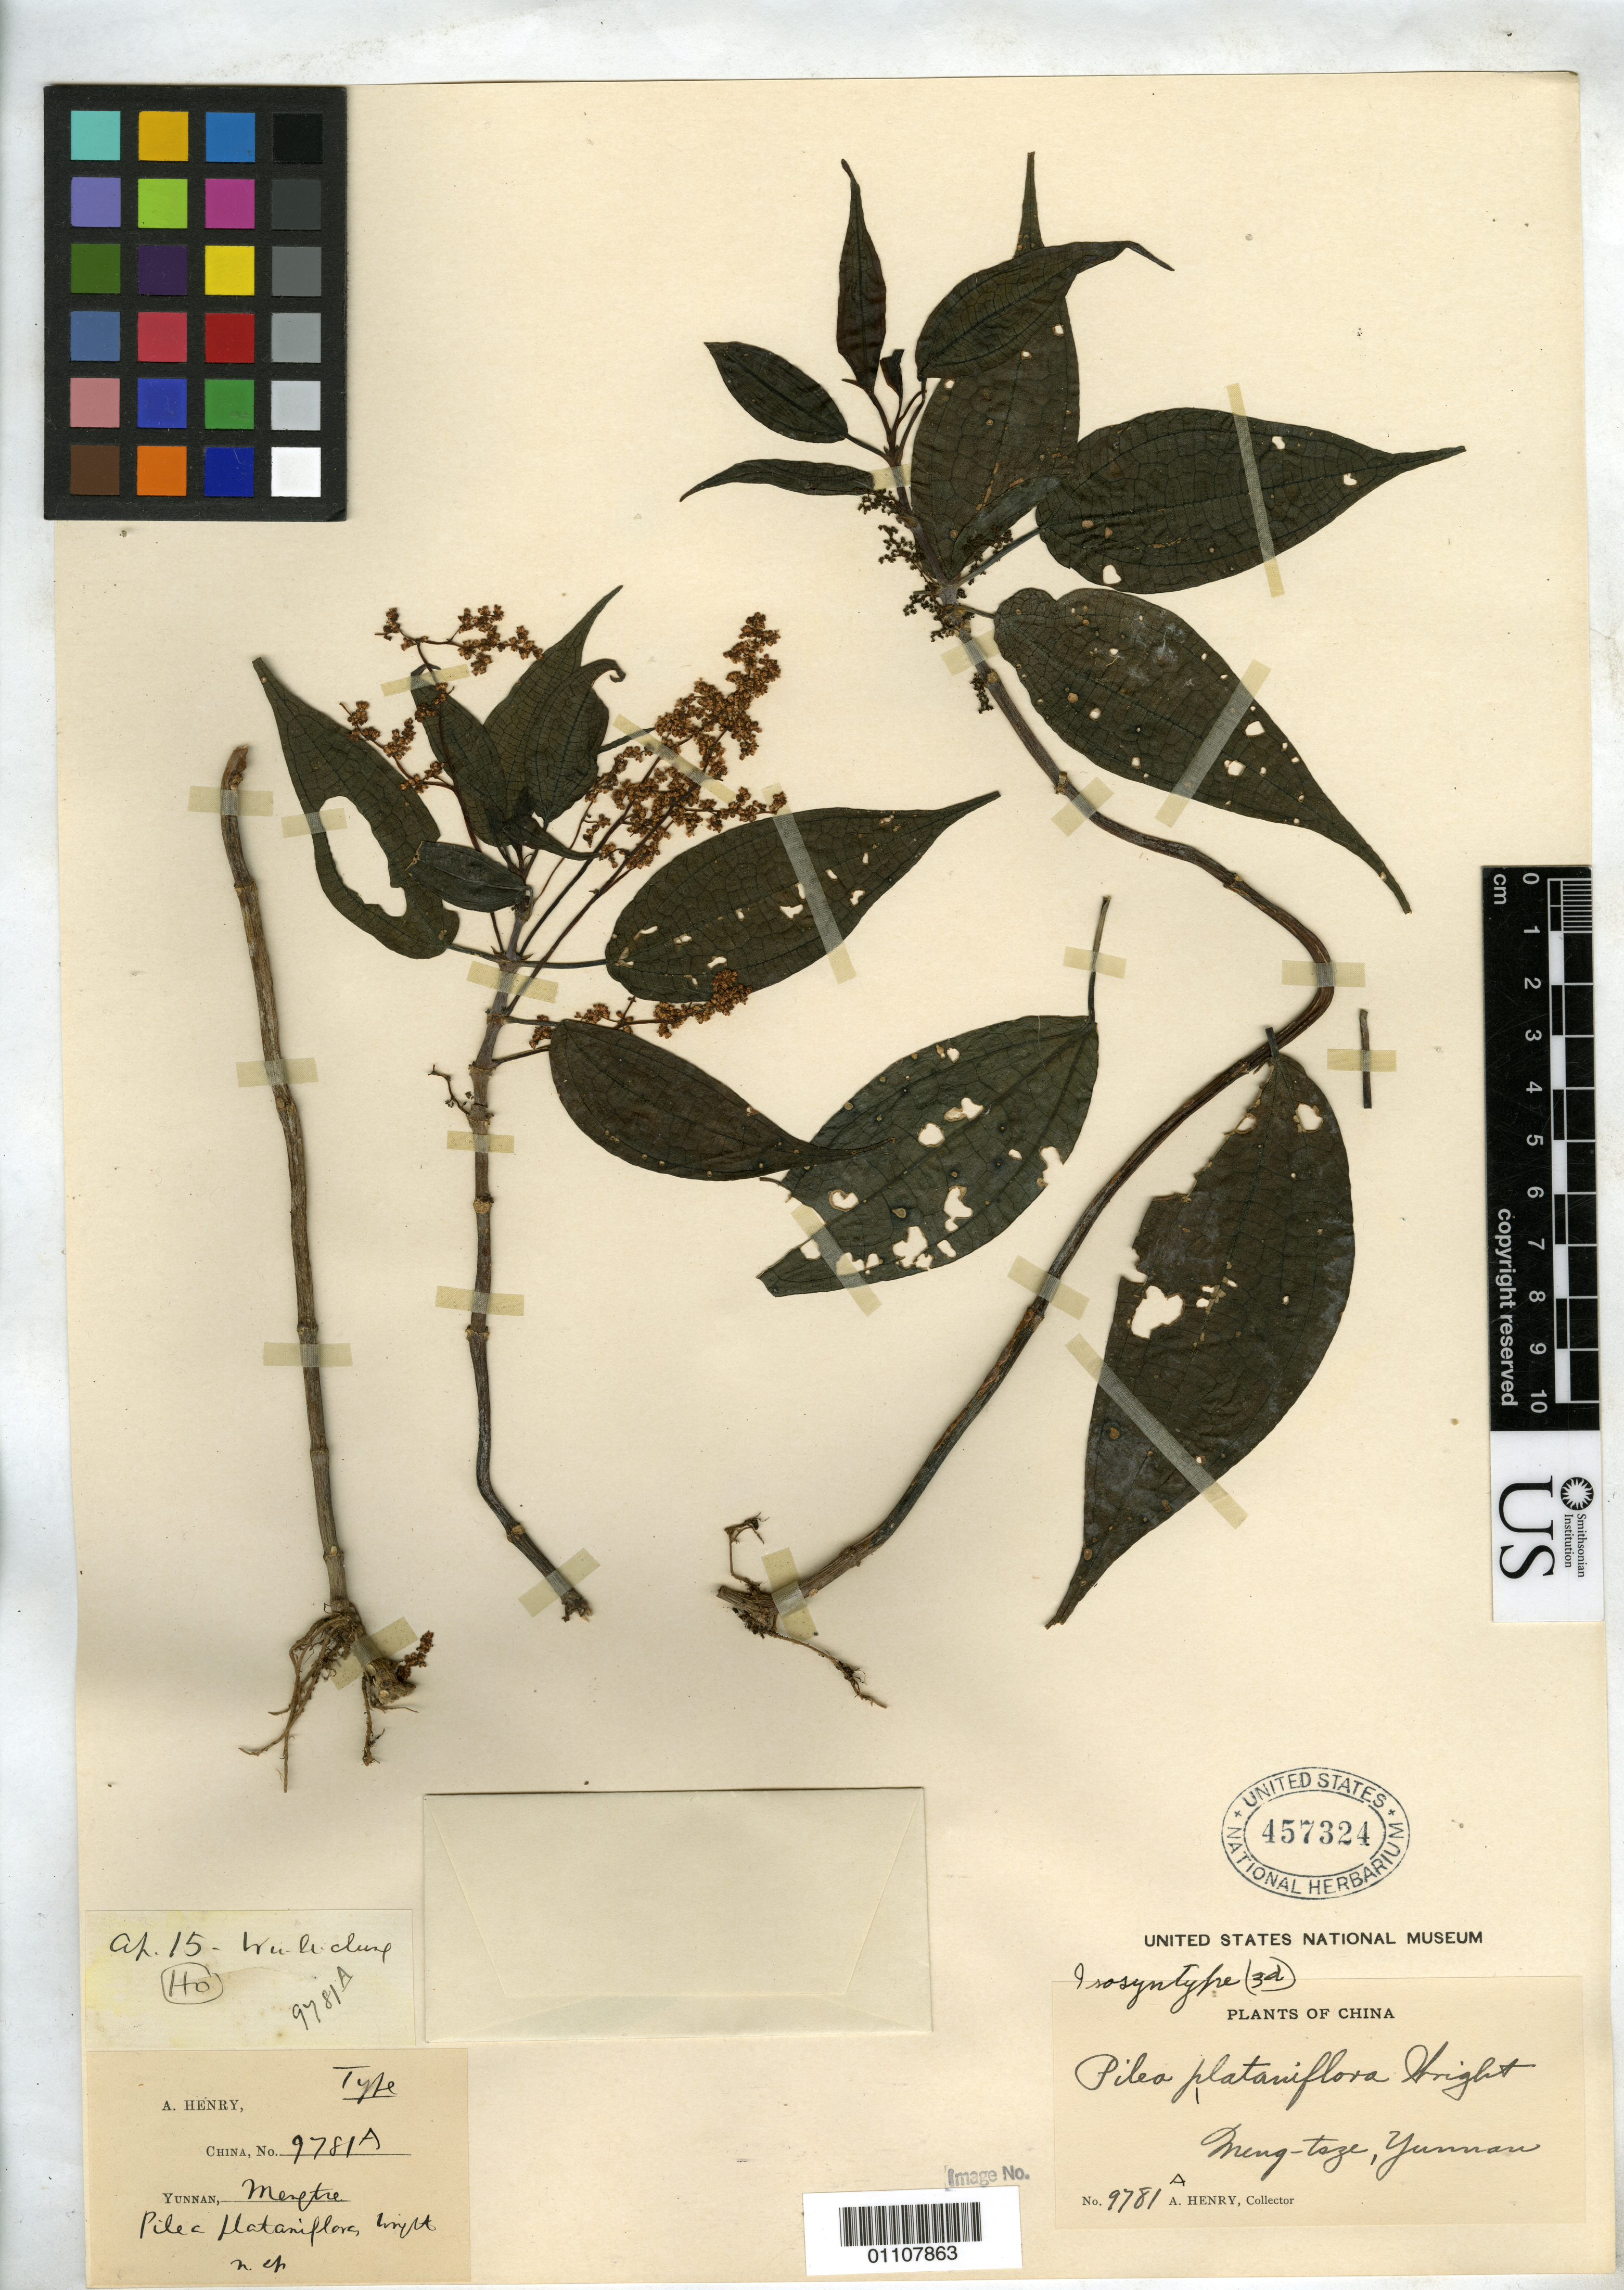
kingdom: Plantae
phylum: Tracheophyta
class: Magnoliopsida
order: Rosales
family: Urticaceae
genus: Pilea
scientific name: Pilea plataniflora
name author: C.H. Wright in F.B. Forbes & Hemsl.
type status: Syntype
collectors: A. Henry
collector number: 9781 A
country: China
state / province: Yunnan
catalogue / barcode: US 457324